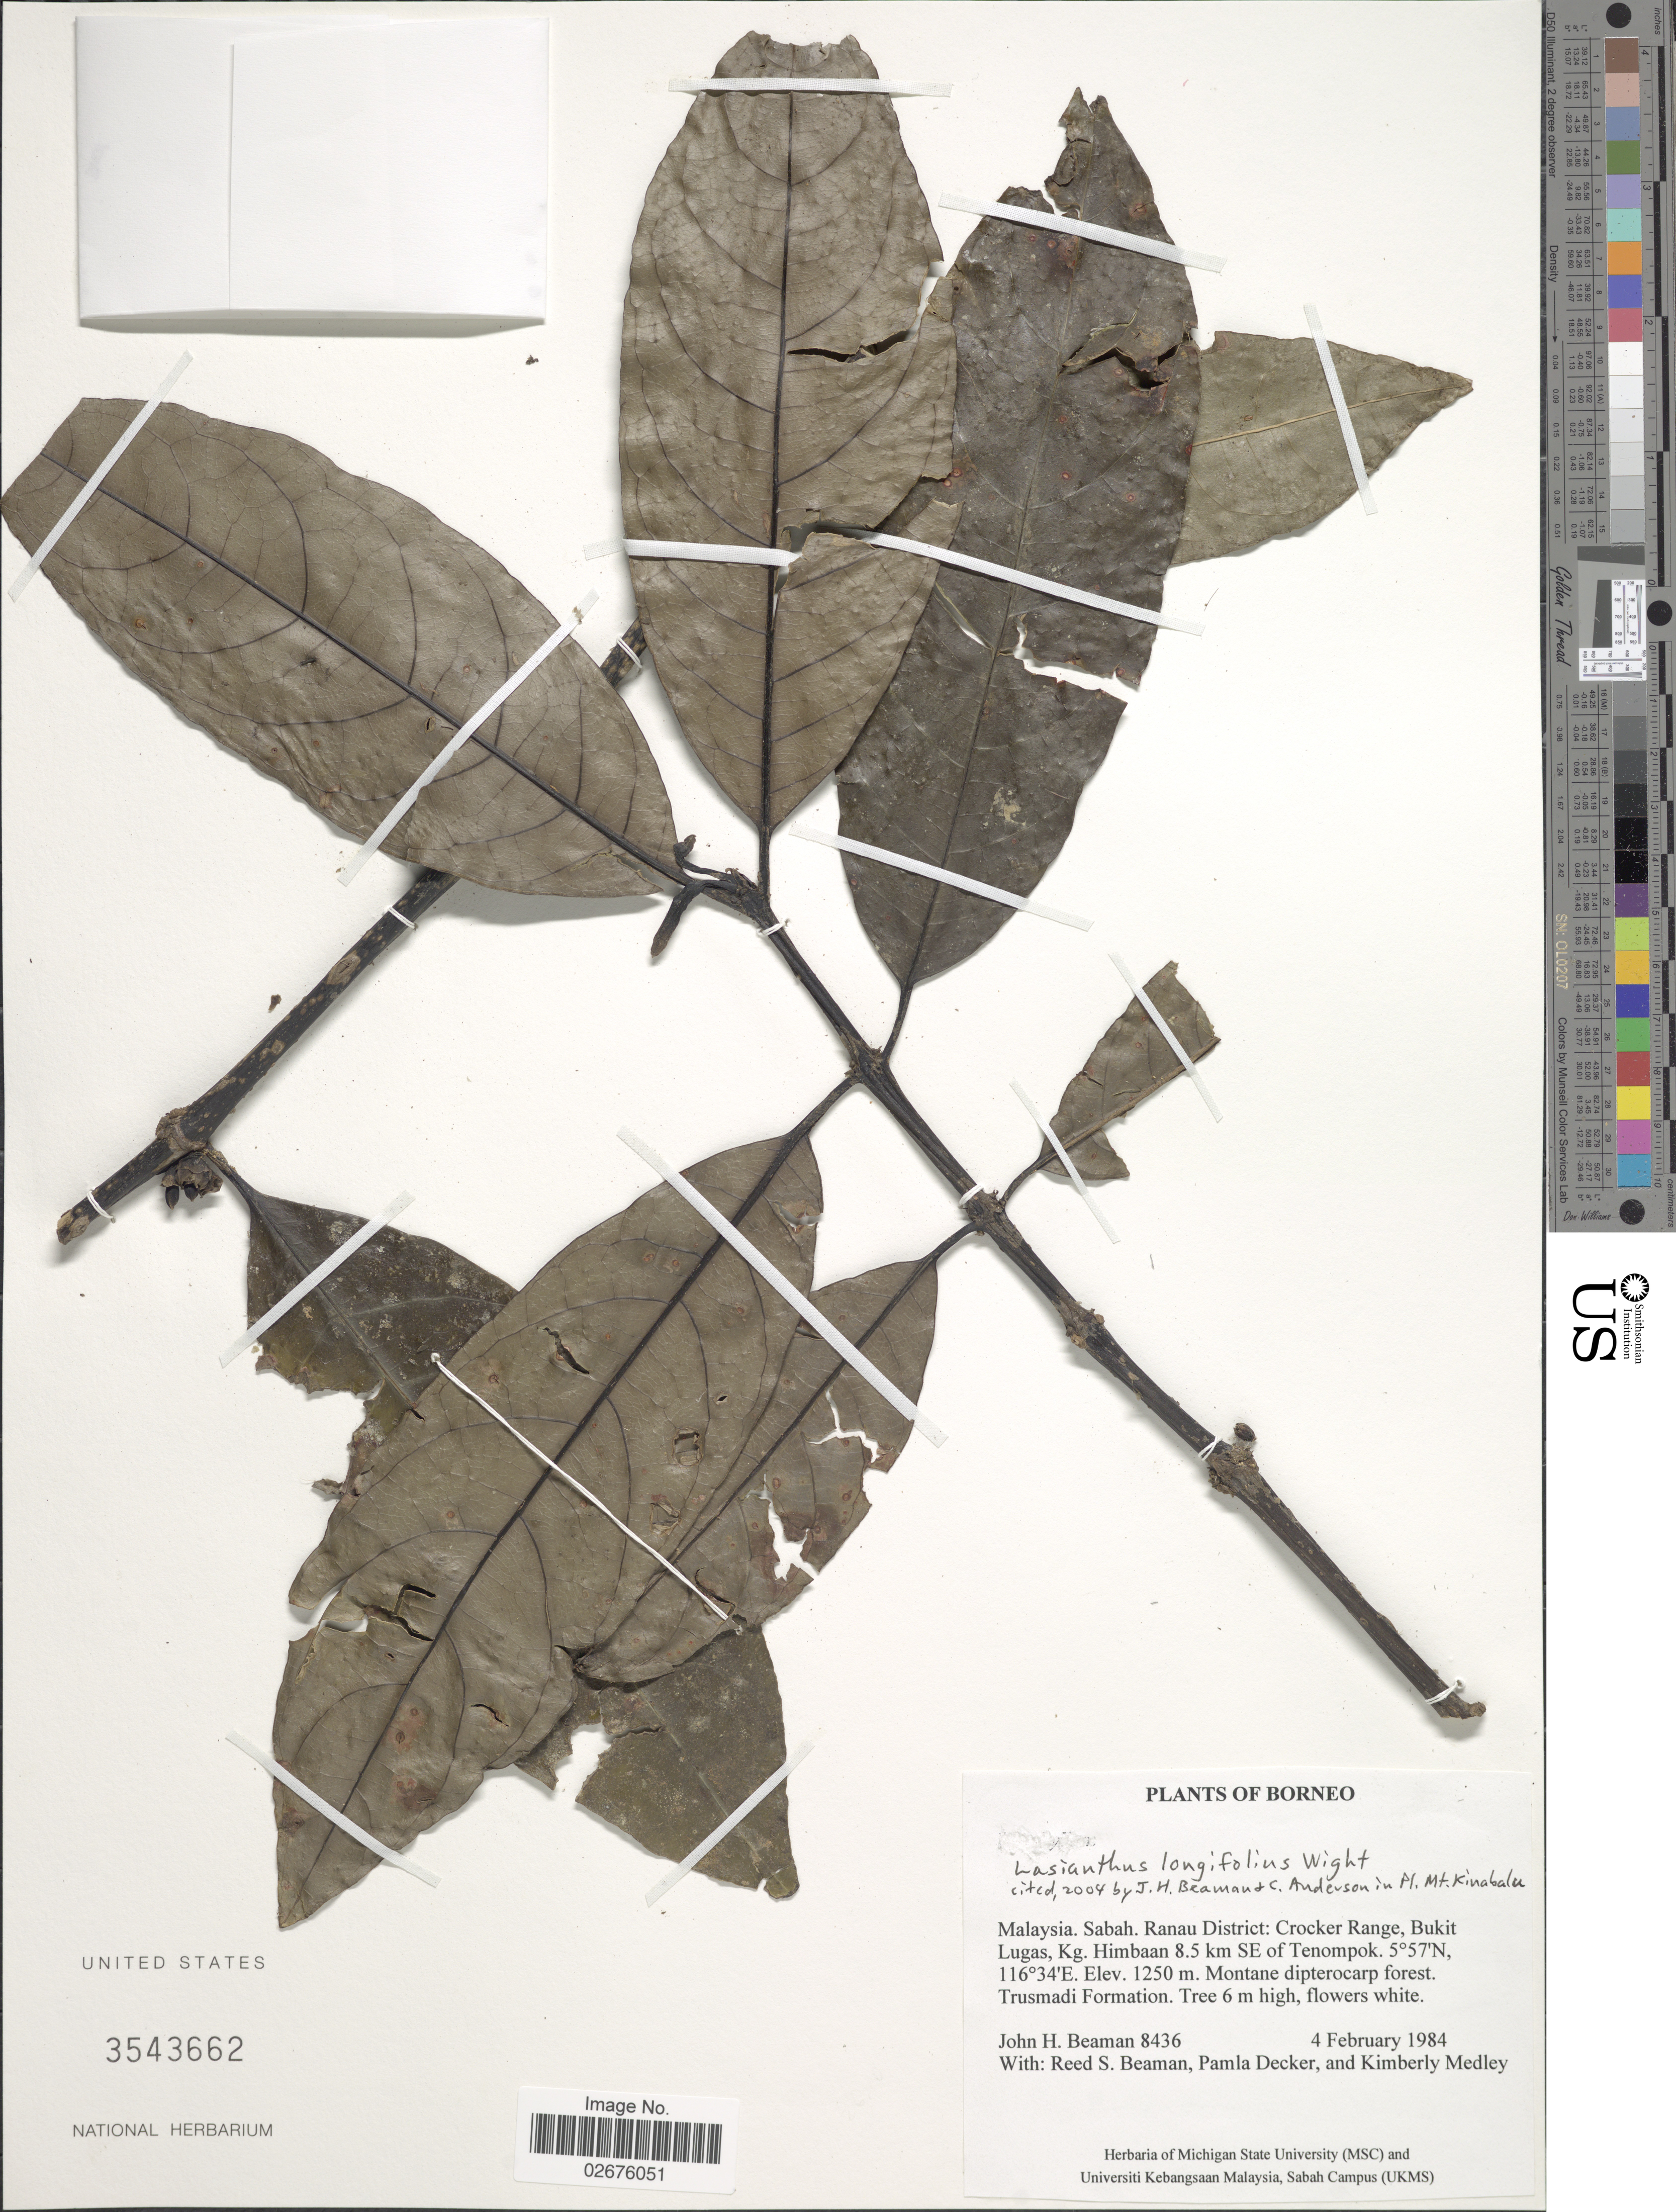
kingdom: Plantae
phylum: Tracheophyta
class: Magnoliopsida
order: Gentianales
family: Rubiaceae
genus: Lasianthus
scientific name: Lasianthus longifolius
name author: Wight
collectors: J. H. Beaman, R. S. Beaman, P. Decker & K. Medley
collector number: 8436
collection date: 1984-02-04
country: Malaysia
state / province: Sabah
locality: Borneo. Ranau District: Crocker Range, Bukit Lugas, Kg. Himbaan 8.5 km SE of Tenompok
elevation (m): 1250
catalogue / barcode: US 3543662